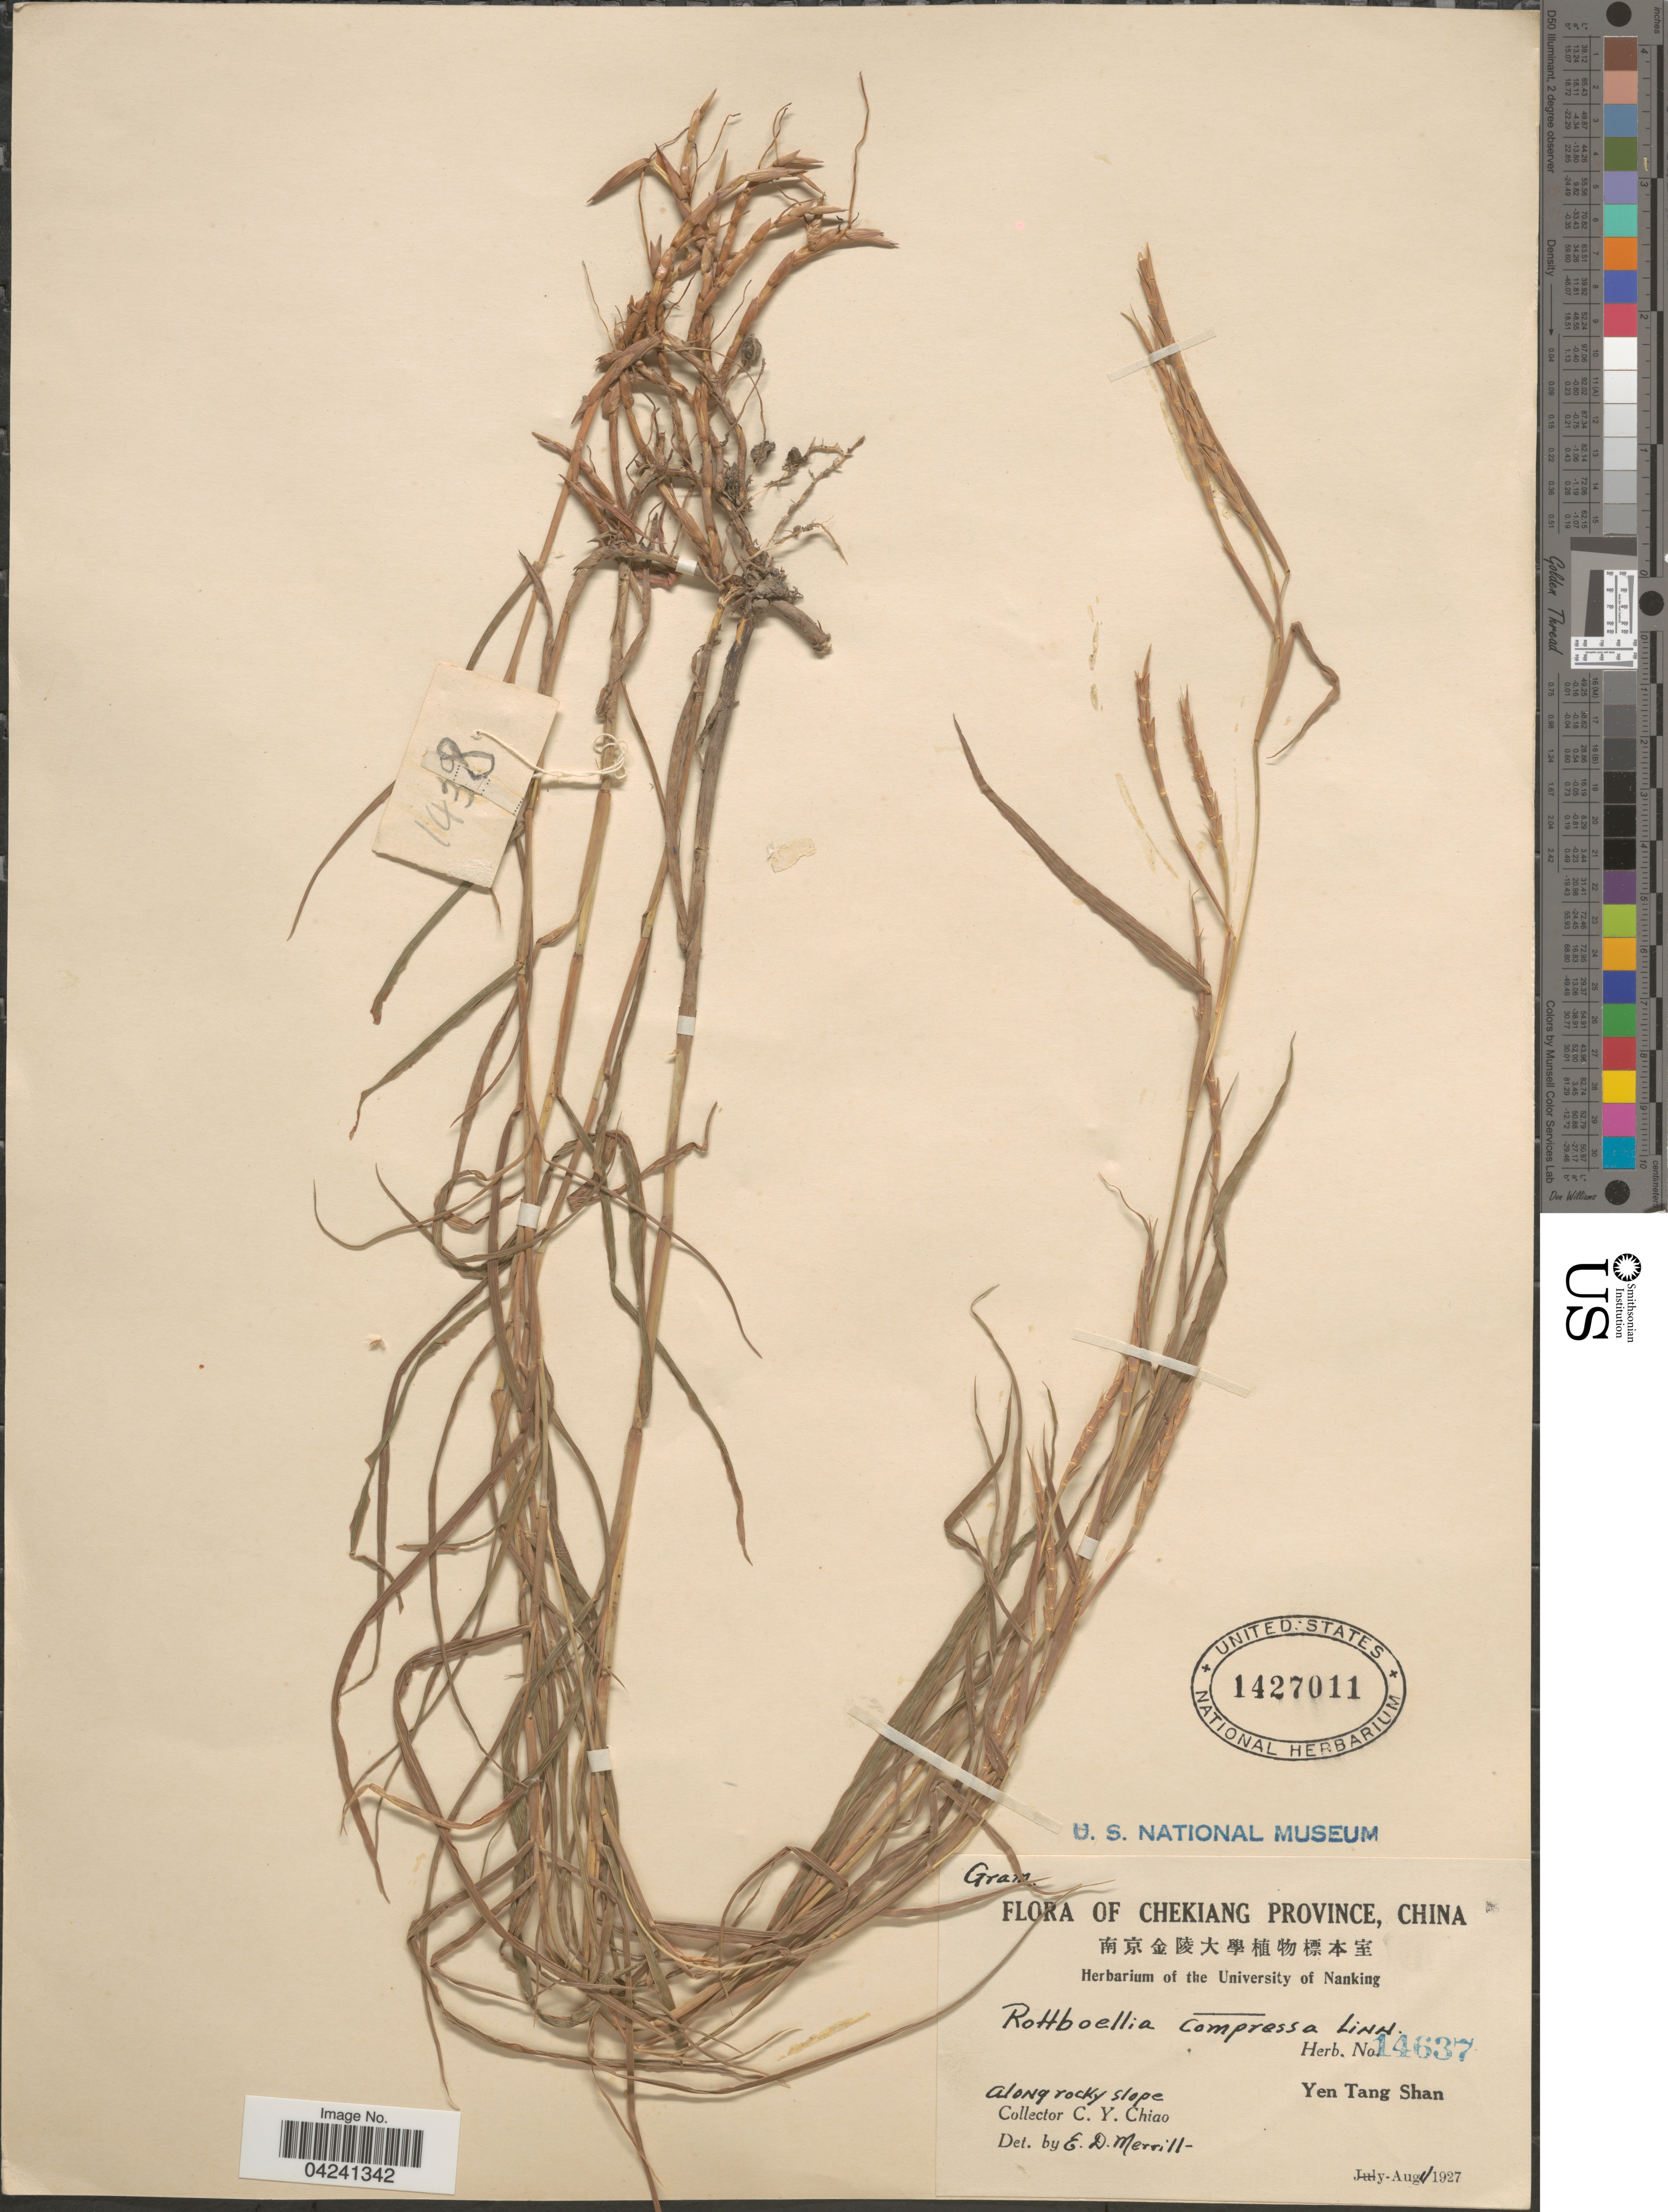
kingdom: Plantae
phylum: Tracheophyta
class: Liliopsida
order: Poales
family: Poaceae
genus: Hemarthria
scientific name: Hemarthria compressa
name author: (L.) R. Br.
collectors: C. Y. Chiao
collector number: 14637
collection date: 1927-08-11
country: China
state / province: Zhejiang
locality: Chekiang Province. Along rocky slope. Yen Tang Shan.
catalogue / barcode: US 1427011